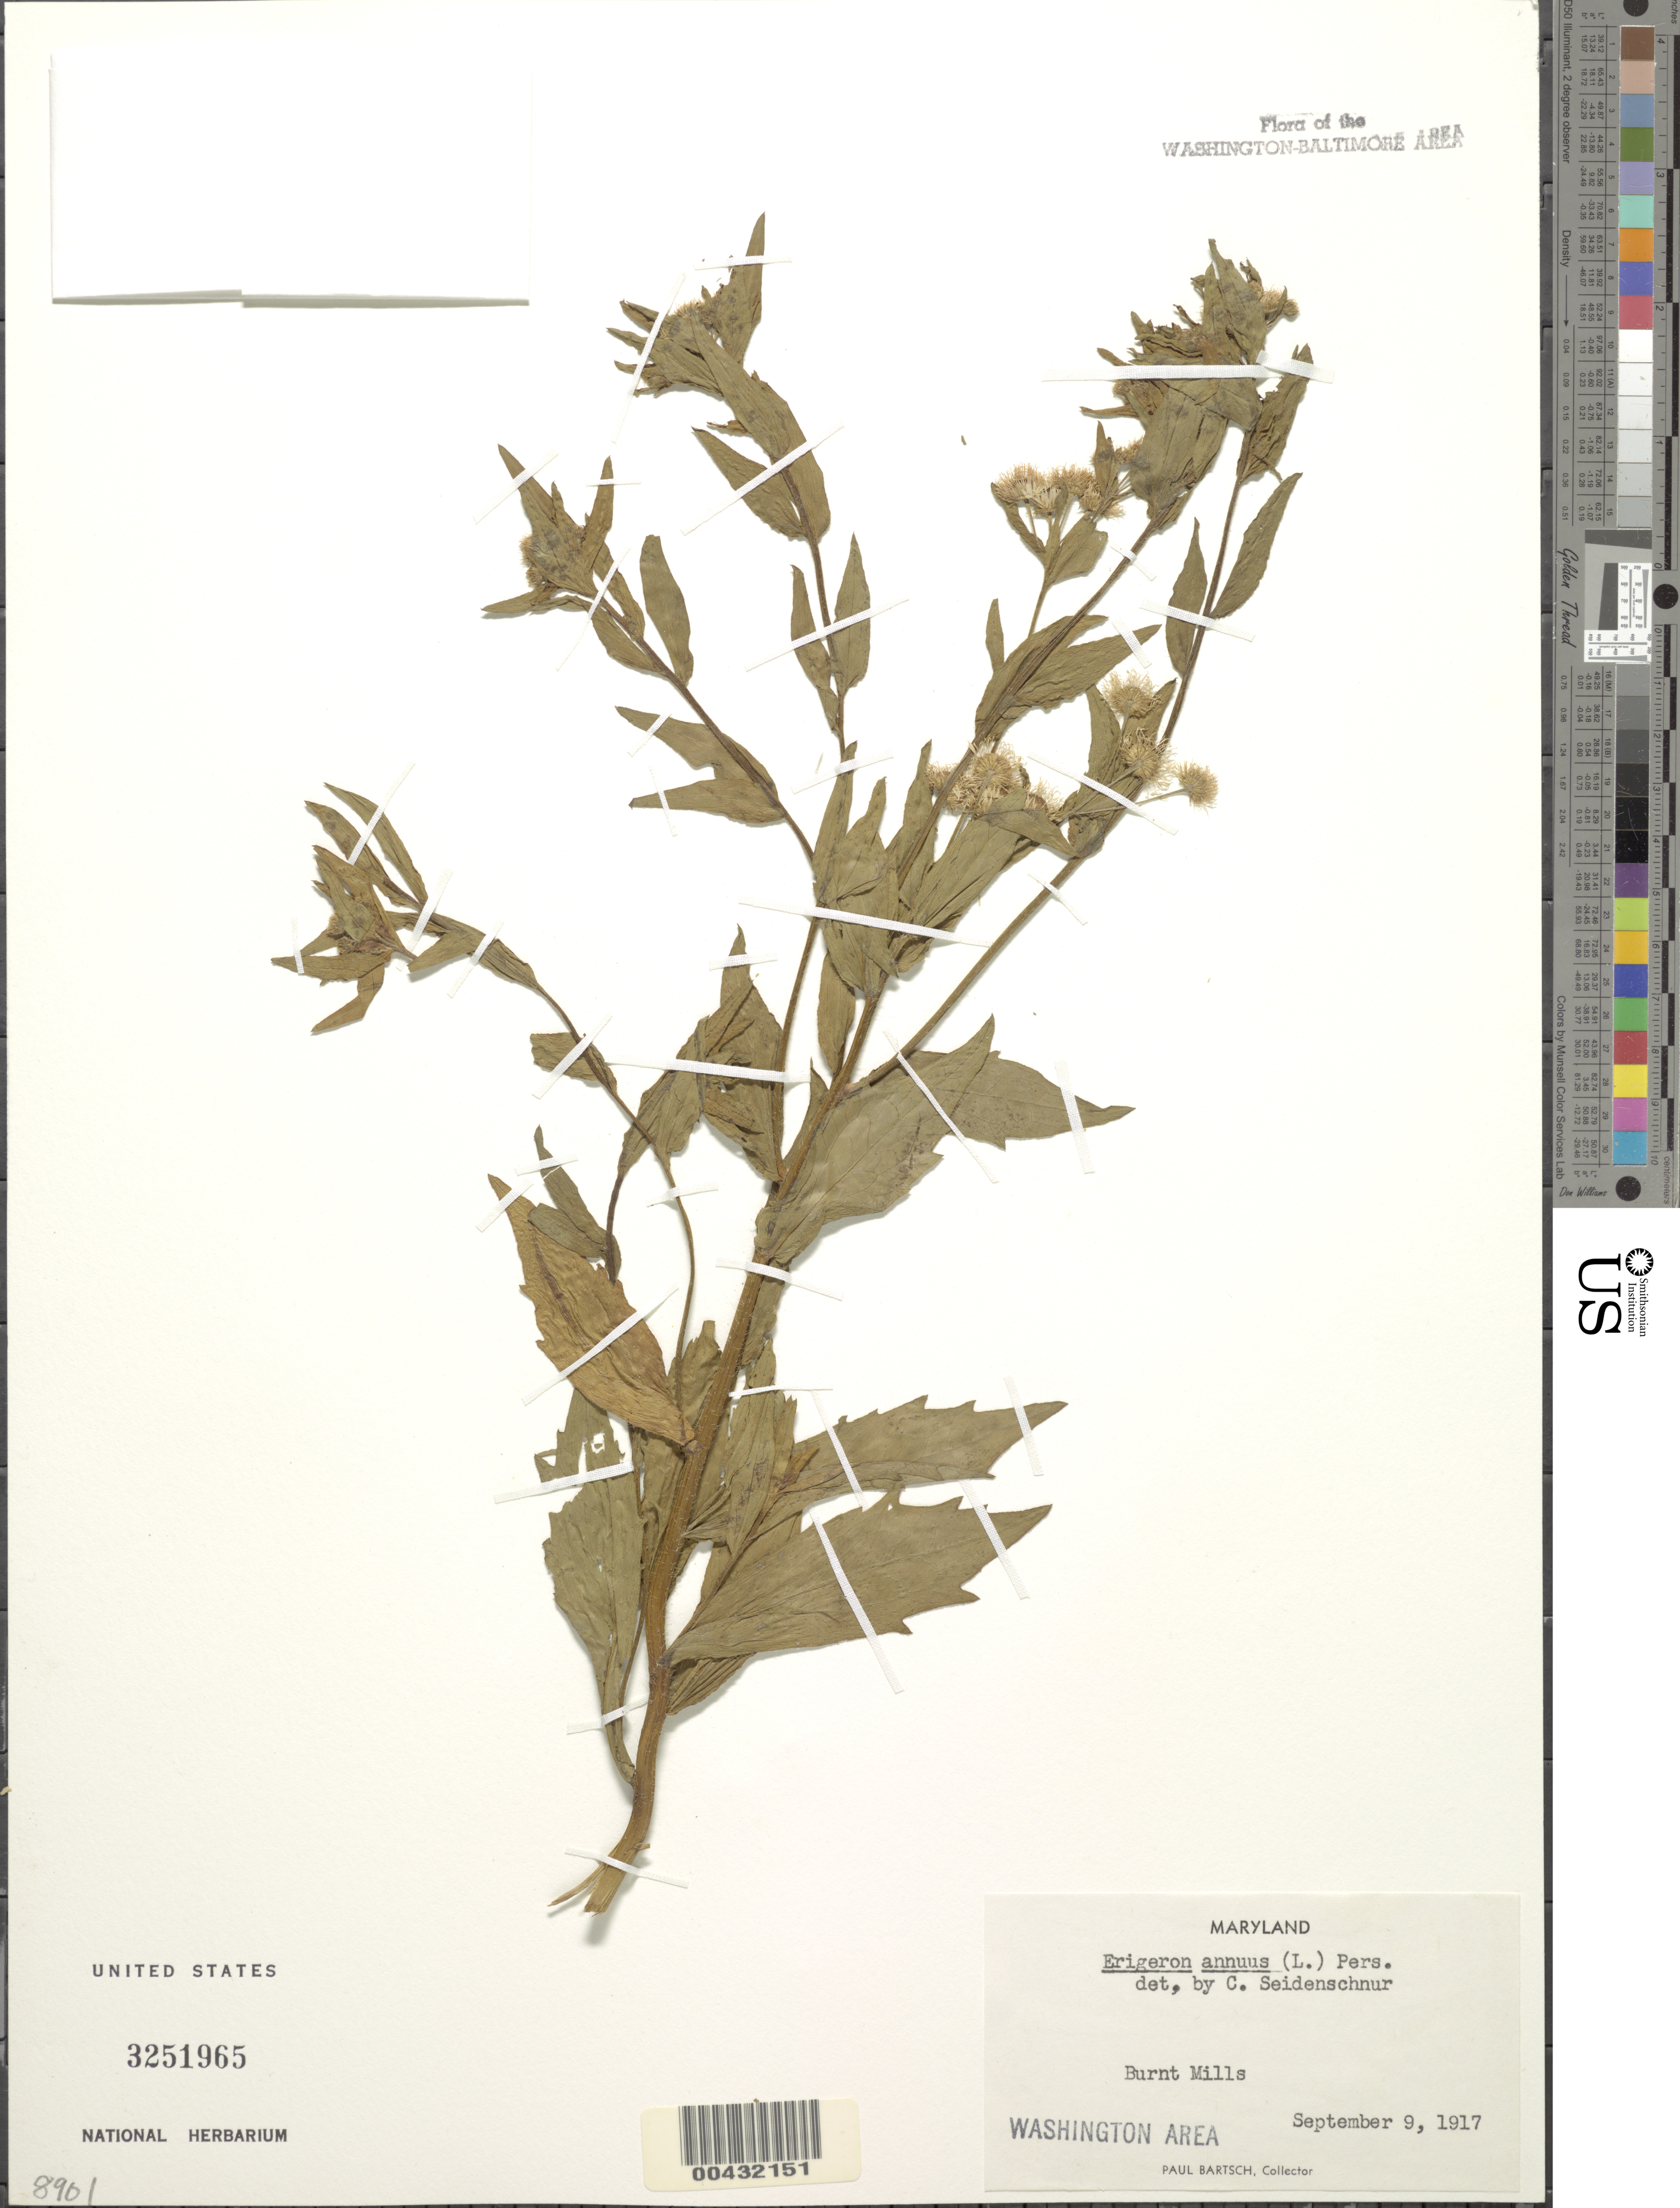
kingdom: Plantae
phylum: Tracheophyta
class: Magnoliopsida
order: Asterales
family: Asteraceae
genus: Erigeron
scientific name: Erigeron annuus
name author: (L.) Pers.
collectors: P. Bartsch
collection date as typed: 09 Sep 1917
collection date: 1917-09-09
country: United States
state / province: Maryland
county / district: Montgomery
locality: Burnt Mills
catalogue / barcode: US 3251965